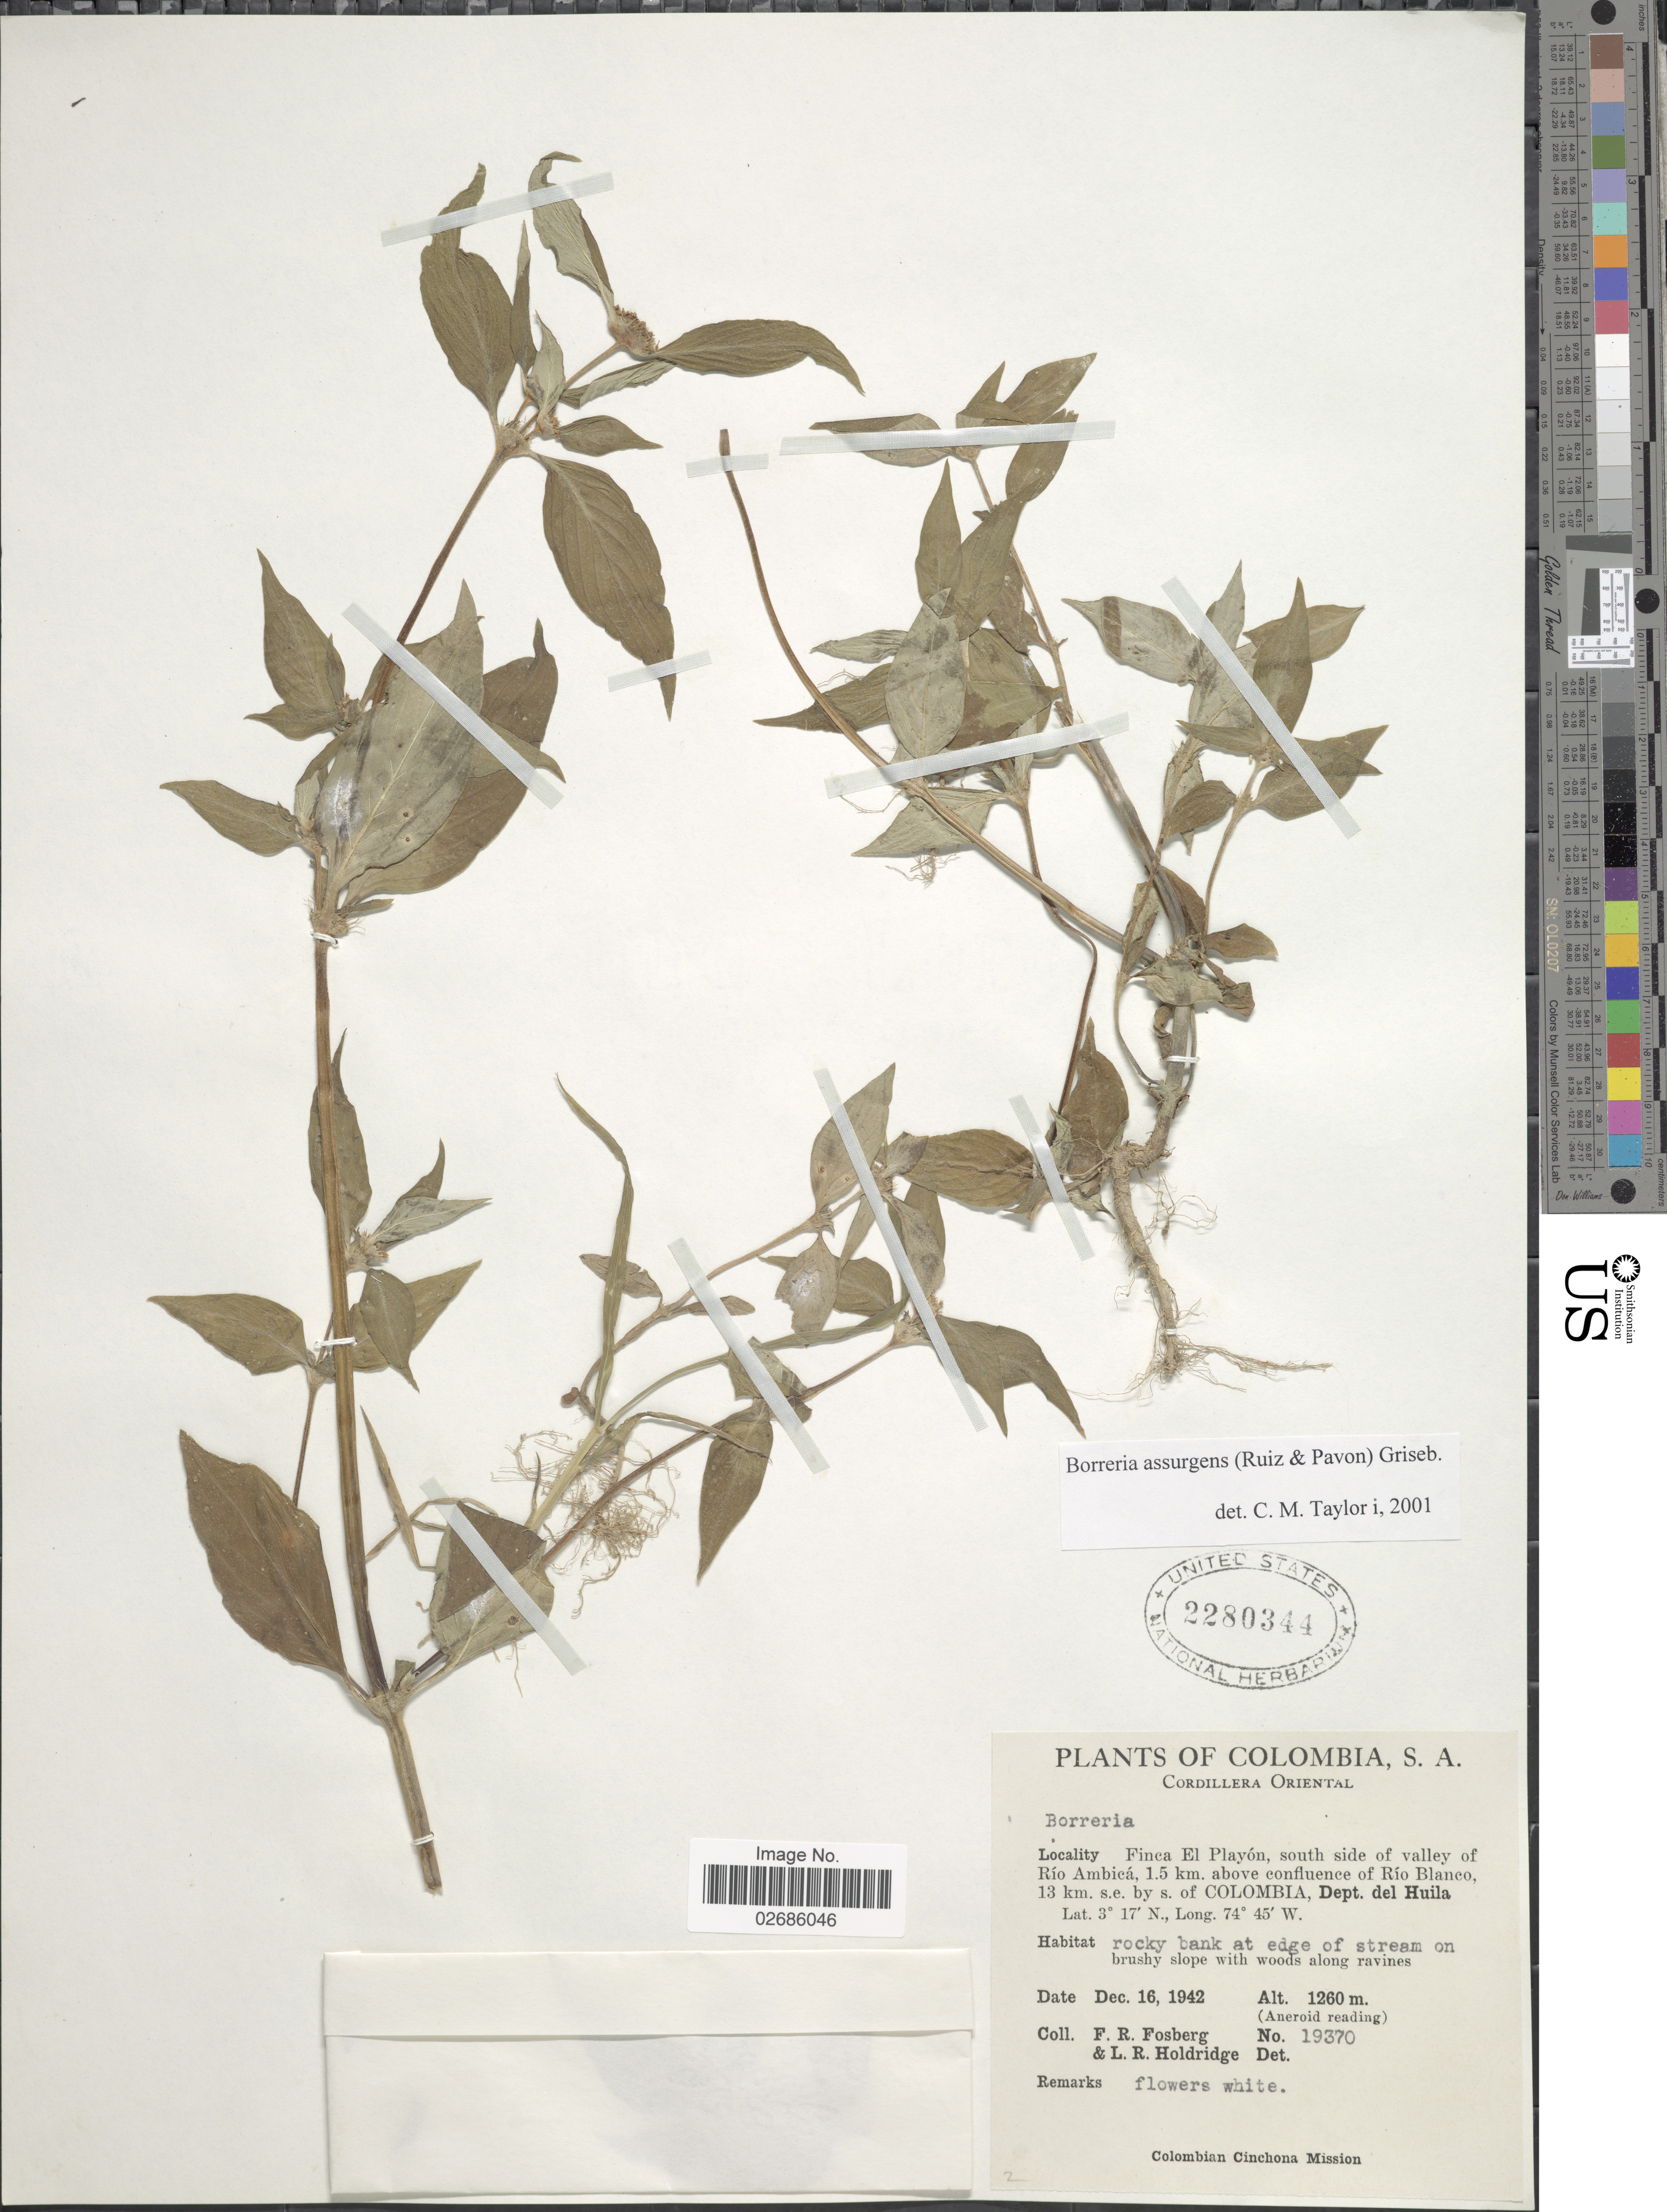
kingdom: Plantae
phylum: Tracheophyta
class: Magnoliopsida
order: Gentianales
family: Rubiaceae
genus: Borreria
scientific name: Borreria assurgens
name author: (Ruiz & Pav.) Griseb.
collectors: F. R. Fosberg & L. Holdridge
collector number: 19370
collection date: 1942-12-16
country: Colombia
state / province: Huila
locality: Cordillera Oriental. Finca El Playon, south side of valley of Río Ambicá, 1.5 km. above confluence of Río Blanco, 13 km. s.e. by s. of Colombia, Dept. del Huila.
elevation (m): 1260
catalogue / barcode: US 2280344